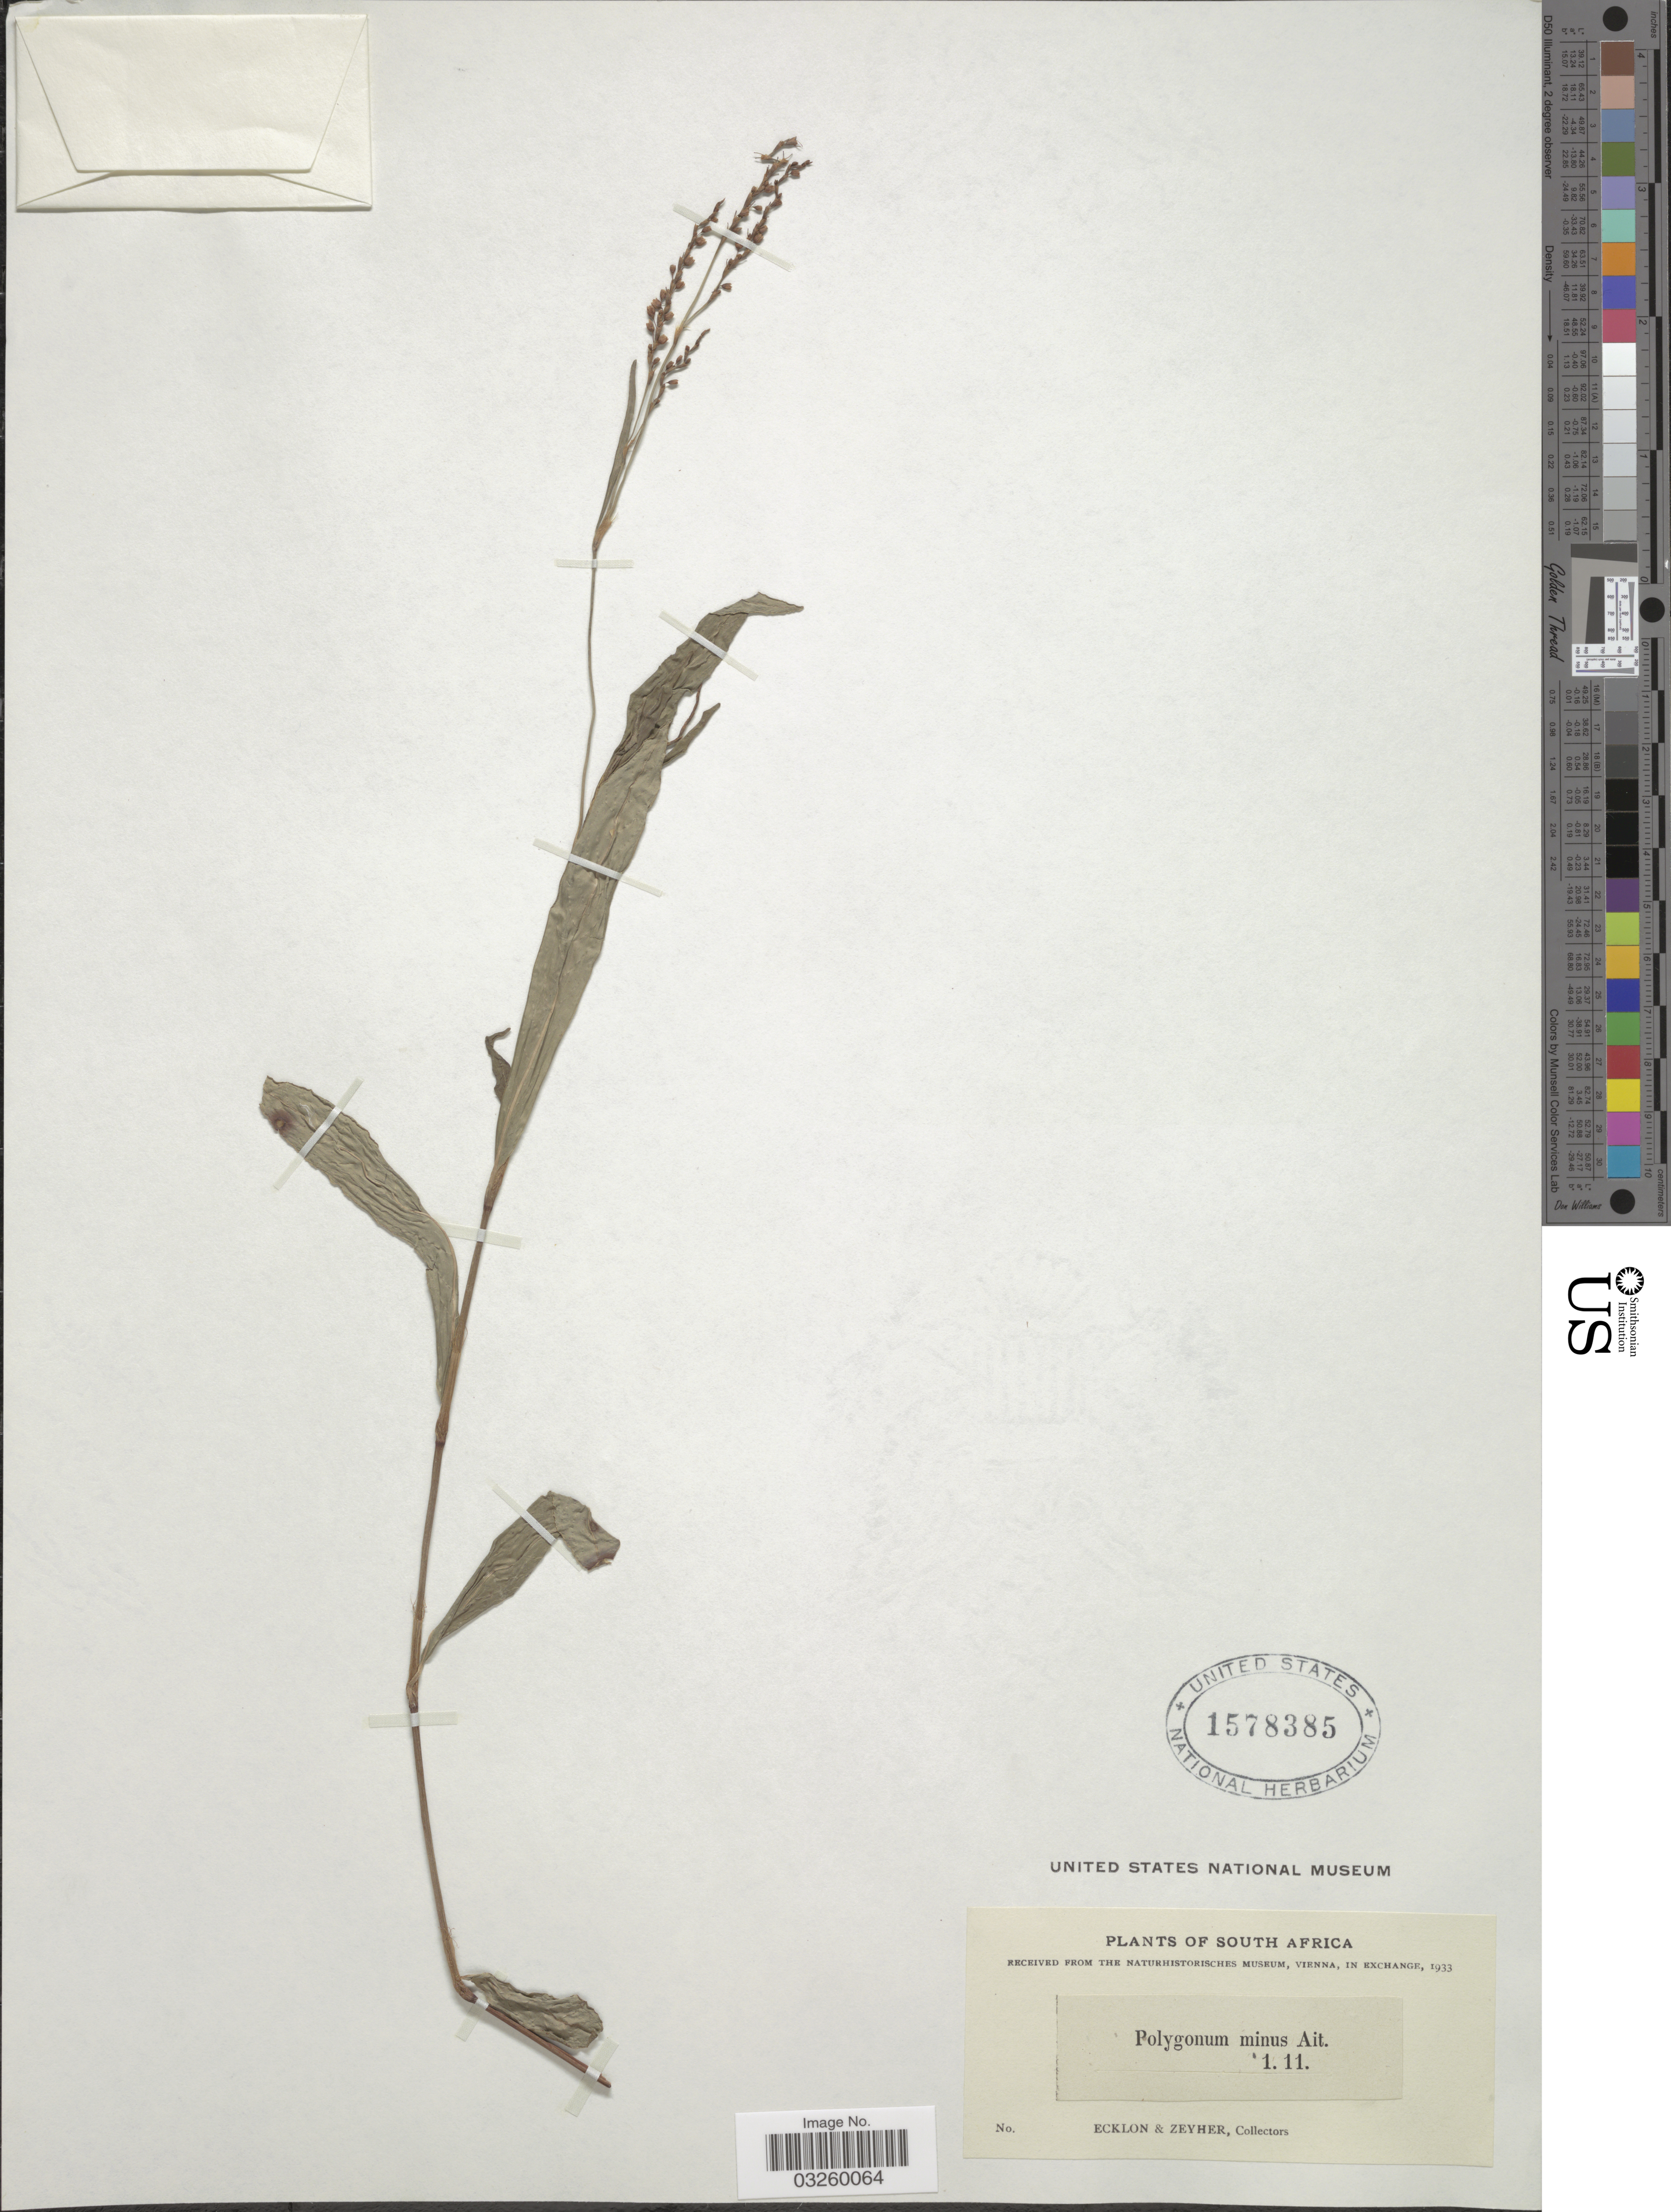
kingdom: Plantae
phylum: Tracheophyta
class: Magnoliopsida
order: Caryophyllales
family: Polygonaceae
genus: Polygonum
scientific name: Polygonum mite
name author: Schrank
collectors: -. Ecklon & -. Zeyher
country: South Africa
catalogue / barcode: US 1578385